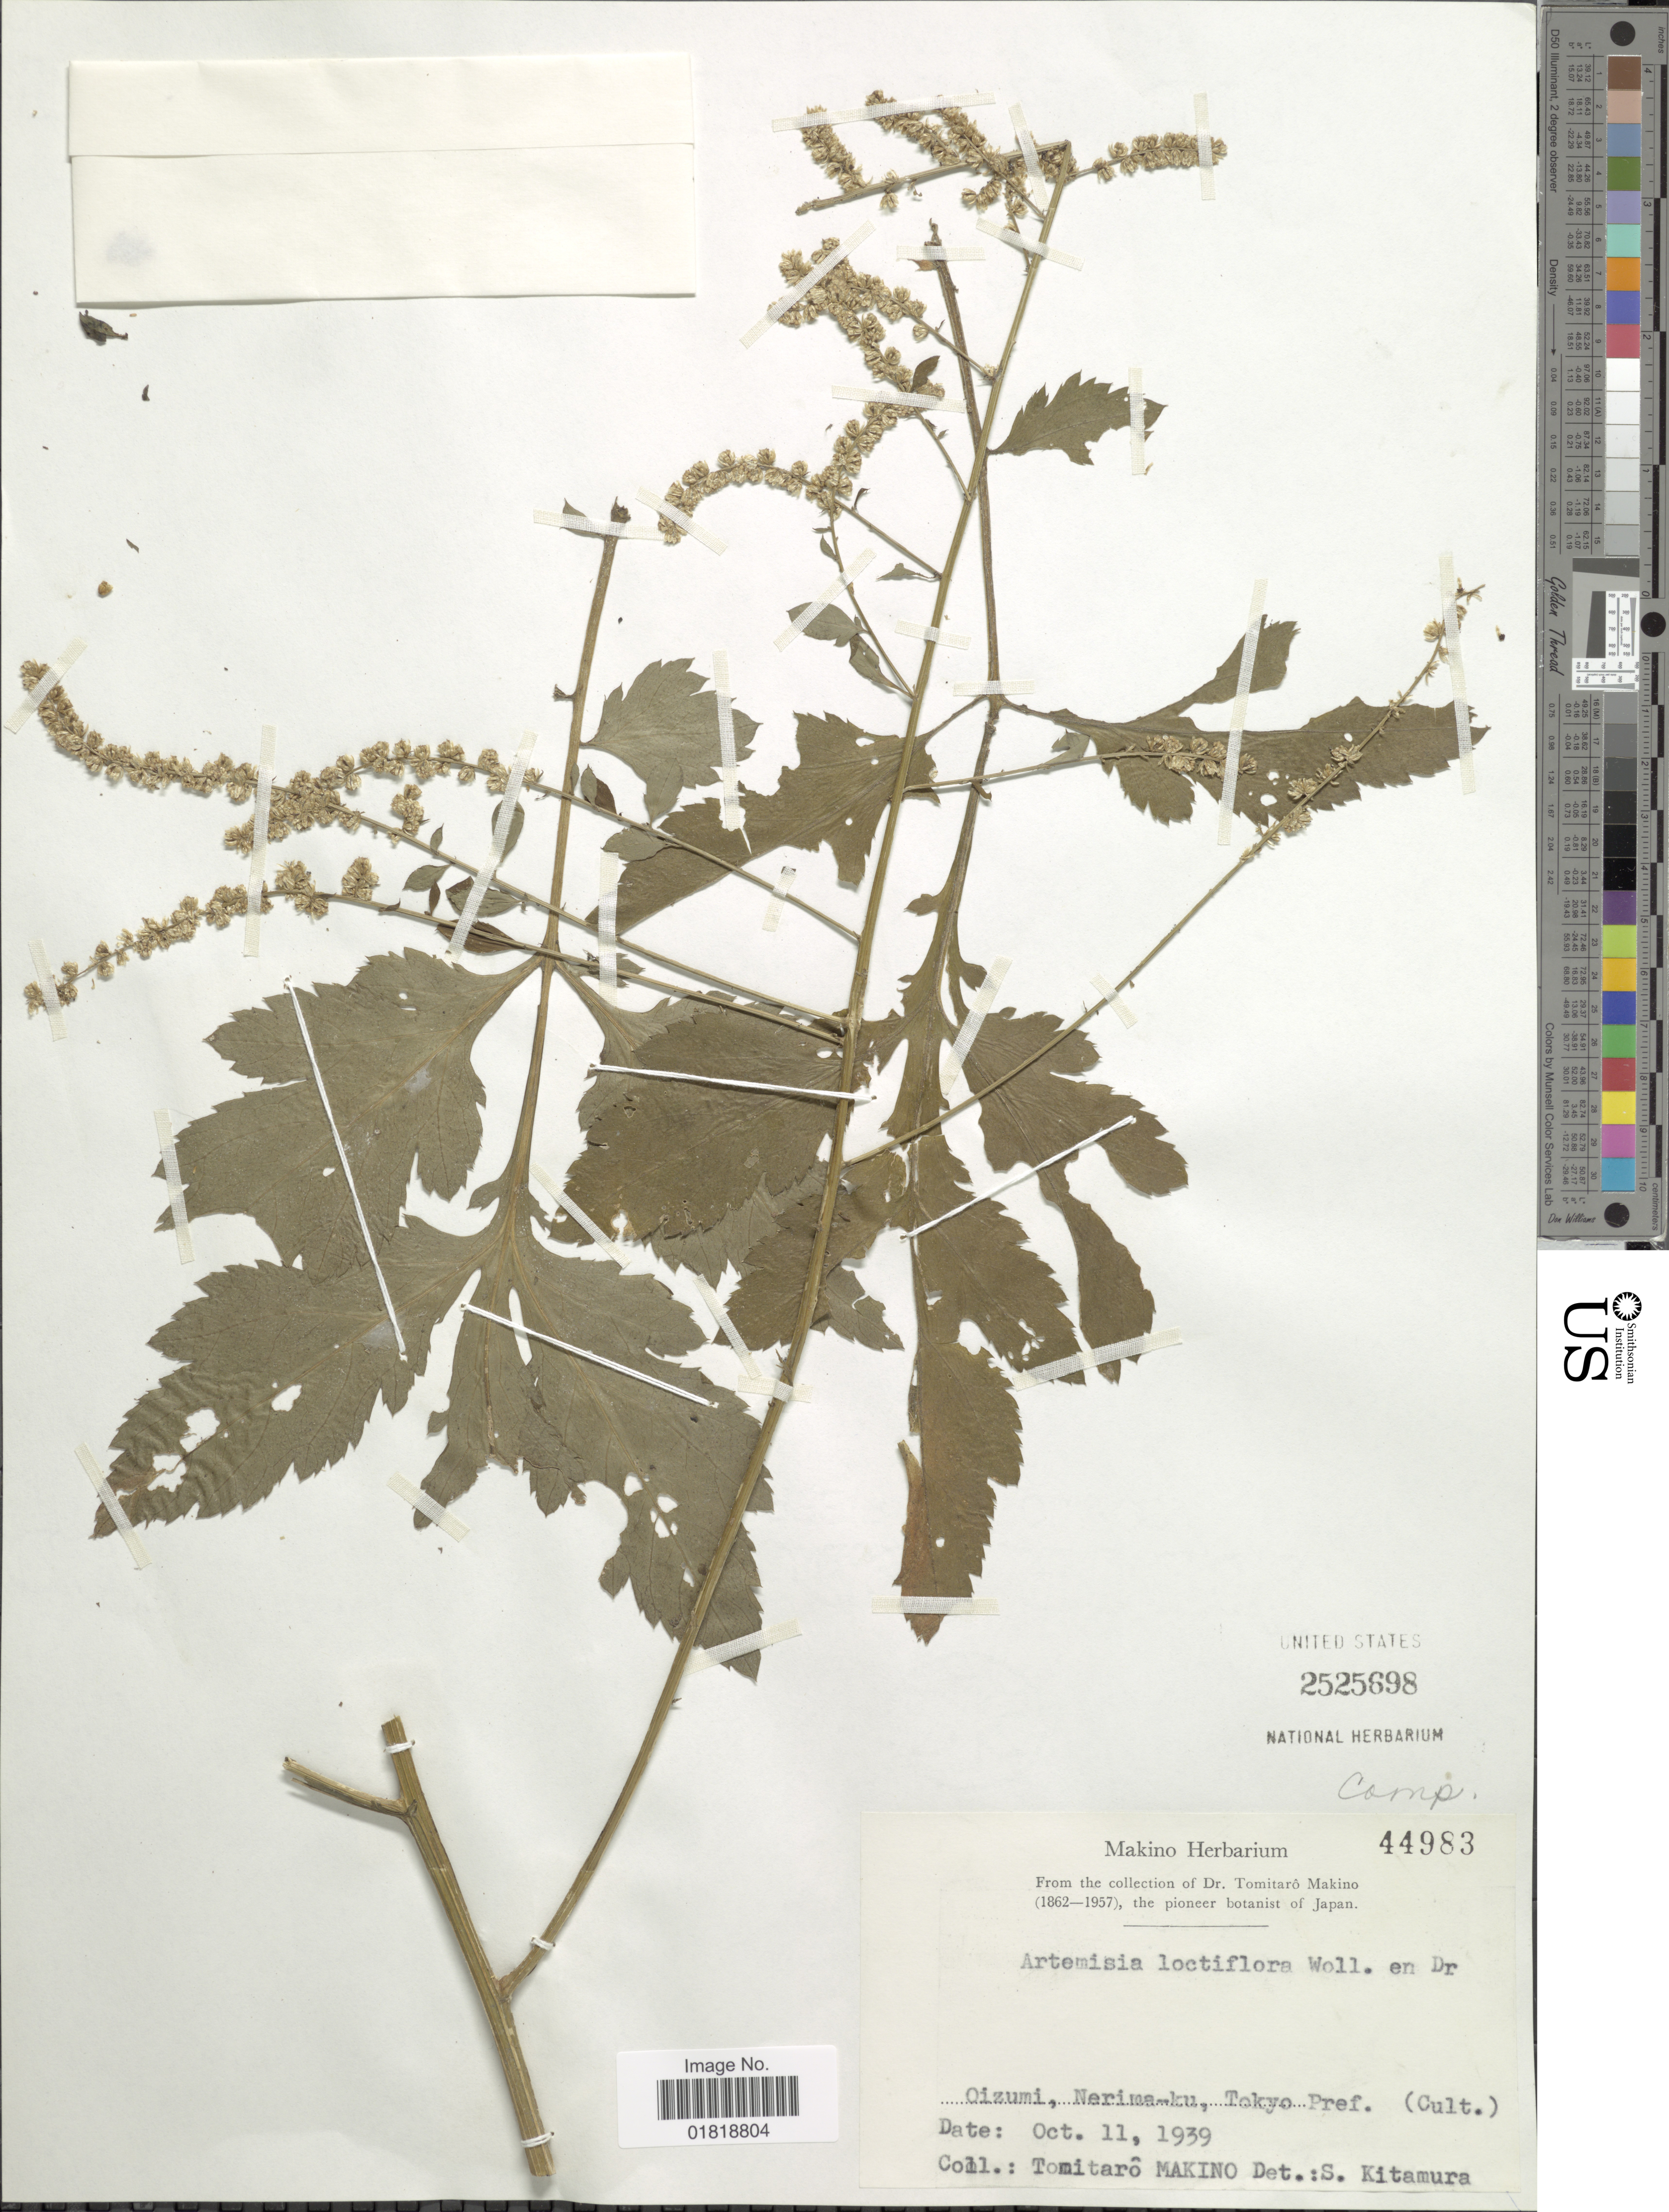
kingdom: Plantae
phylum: Tracheophyta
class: Magnoliopsida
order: Asterales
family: Asteraceae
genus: Artemisia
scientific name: Artemisia lactiflora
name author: Wall. ex DC.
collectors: T. Makino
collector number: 44983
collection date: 1939-10-11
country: Japan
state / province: Tokyo, Federal City of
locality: Oizumi, Nerima-ku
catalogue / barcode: US 2525698